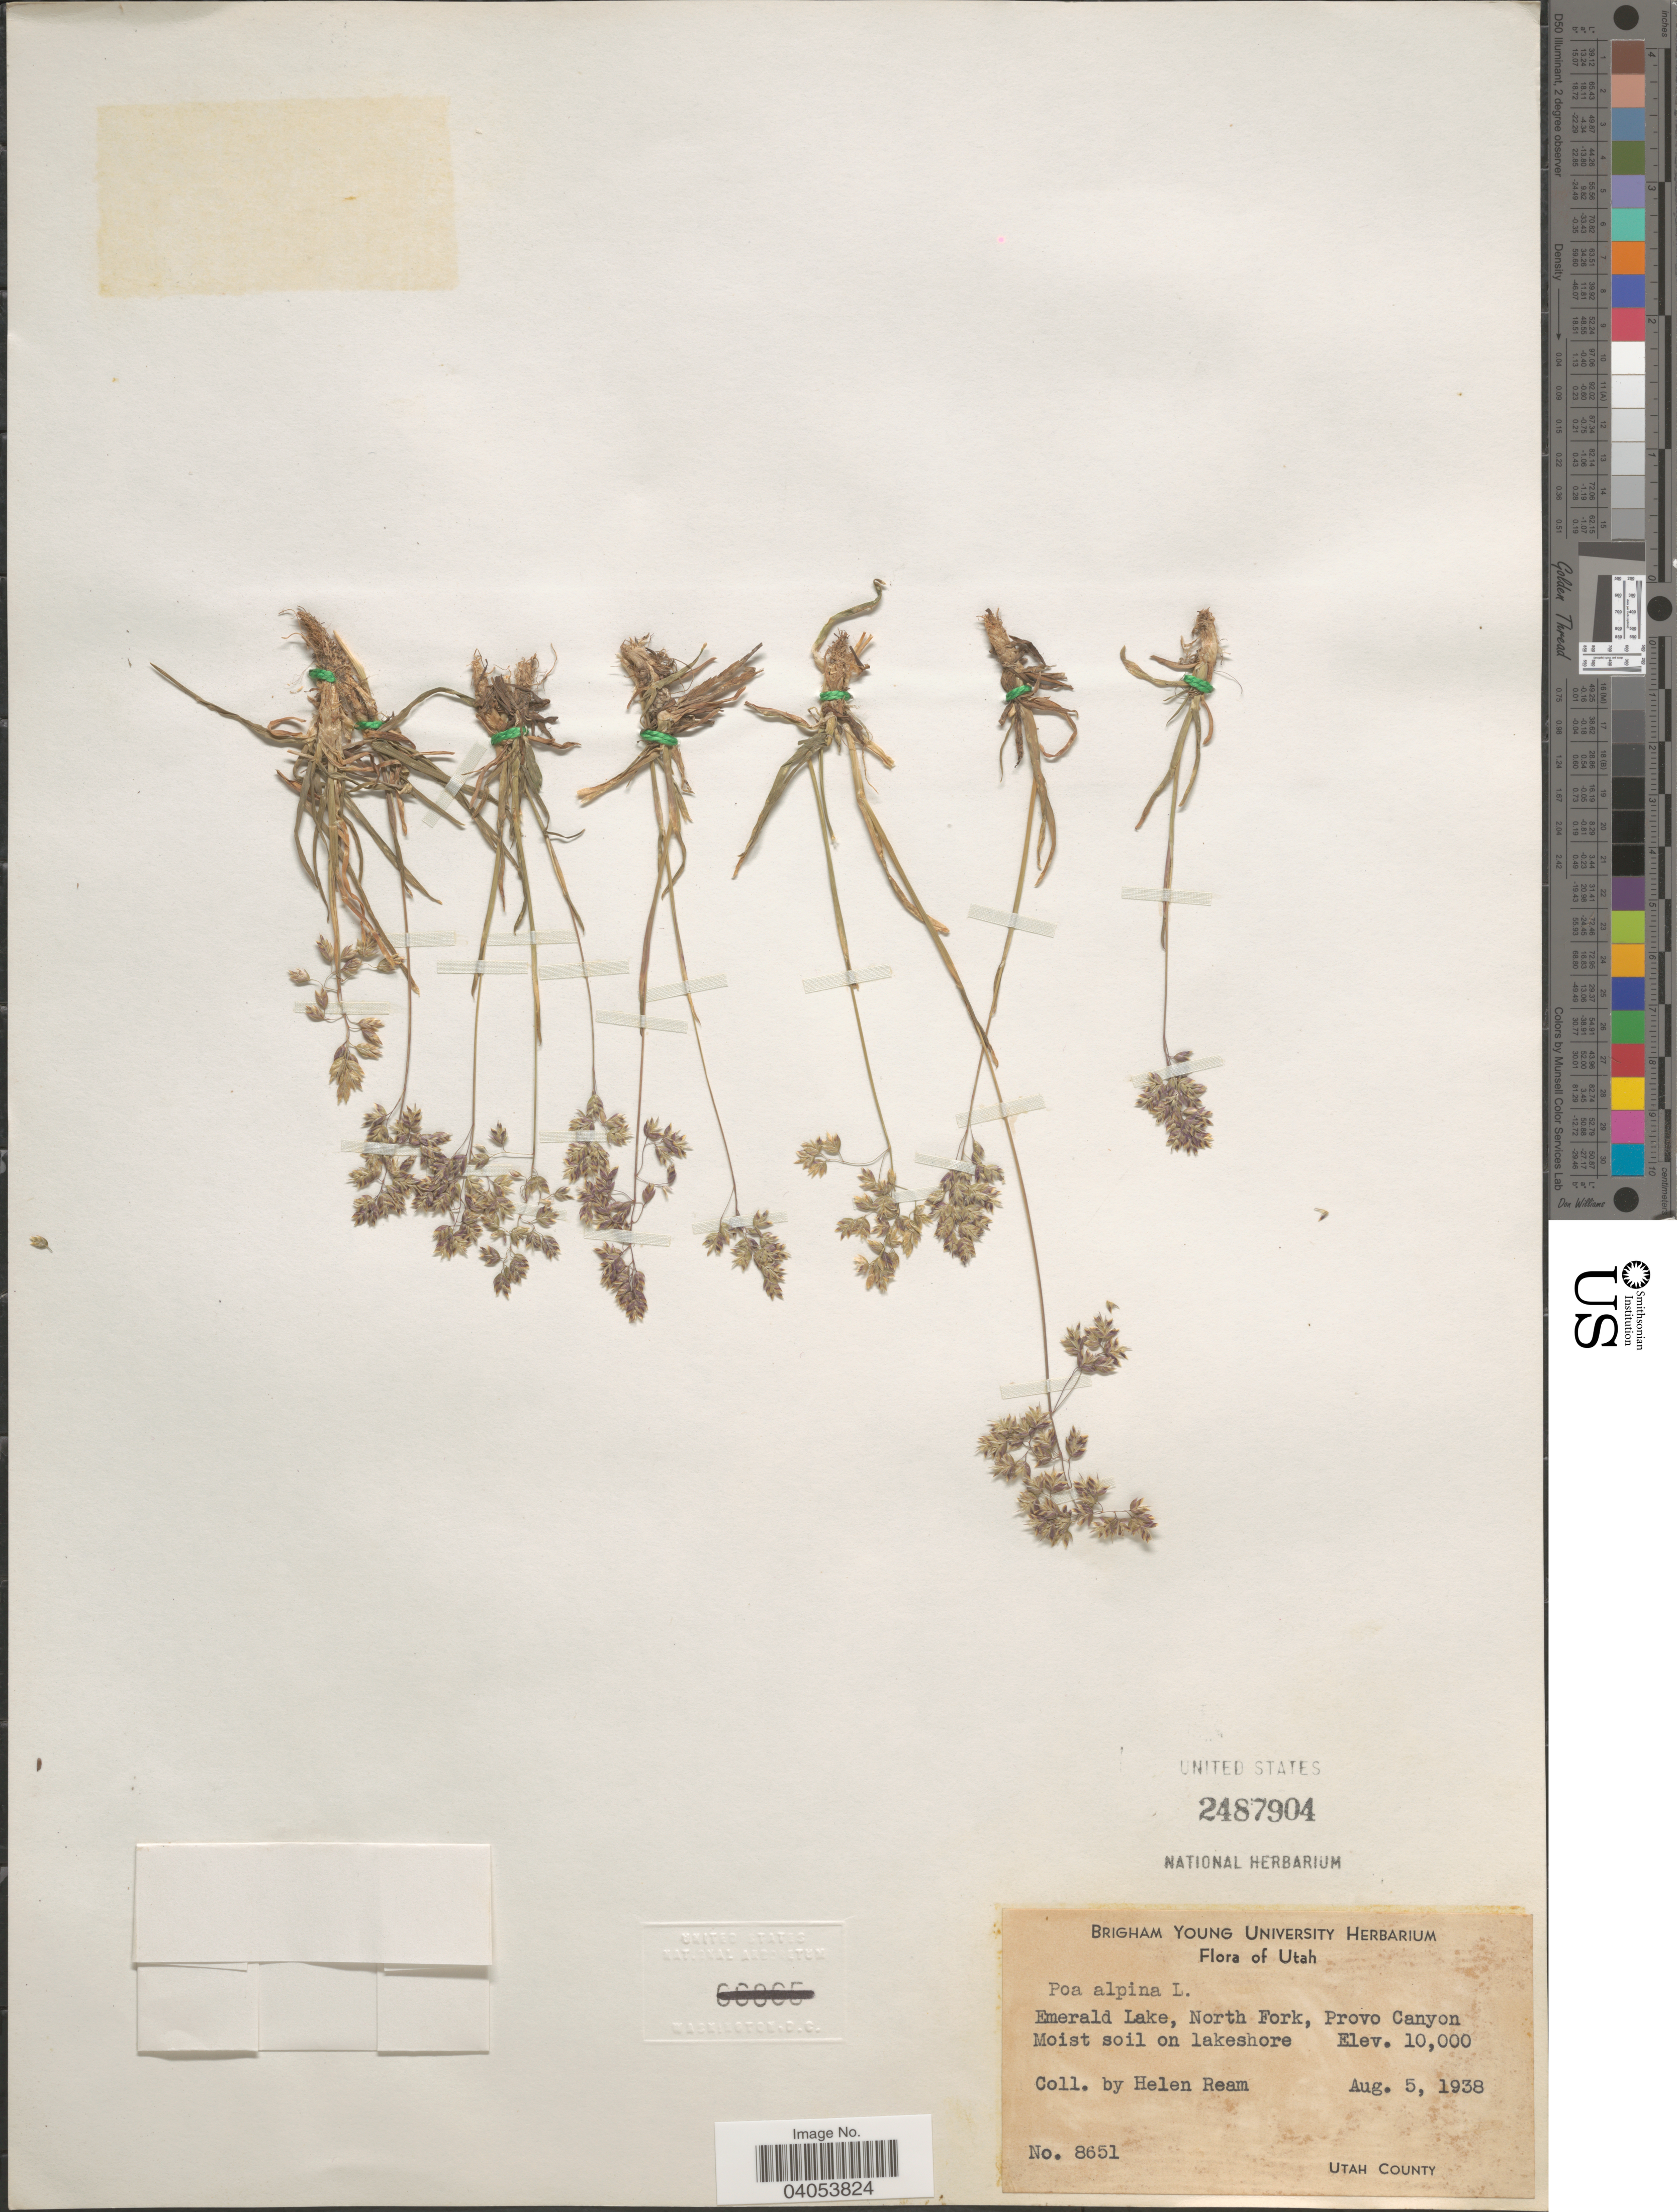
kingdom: Plantae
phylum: Tracheophyta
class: Liliopsida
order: Poales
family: Poaceae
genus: Poa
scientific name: Poa alpina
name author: L.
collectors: H. Ream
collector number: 8651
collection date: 1938-08-05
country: United States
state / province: Utah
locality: Emerald Lake, North Fork, Provo Canyon. Utah County.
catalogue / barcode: US 2487904